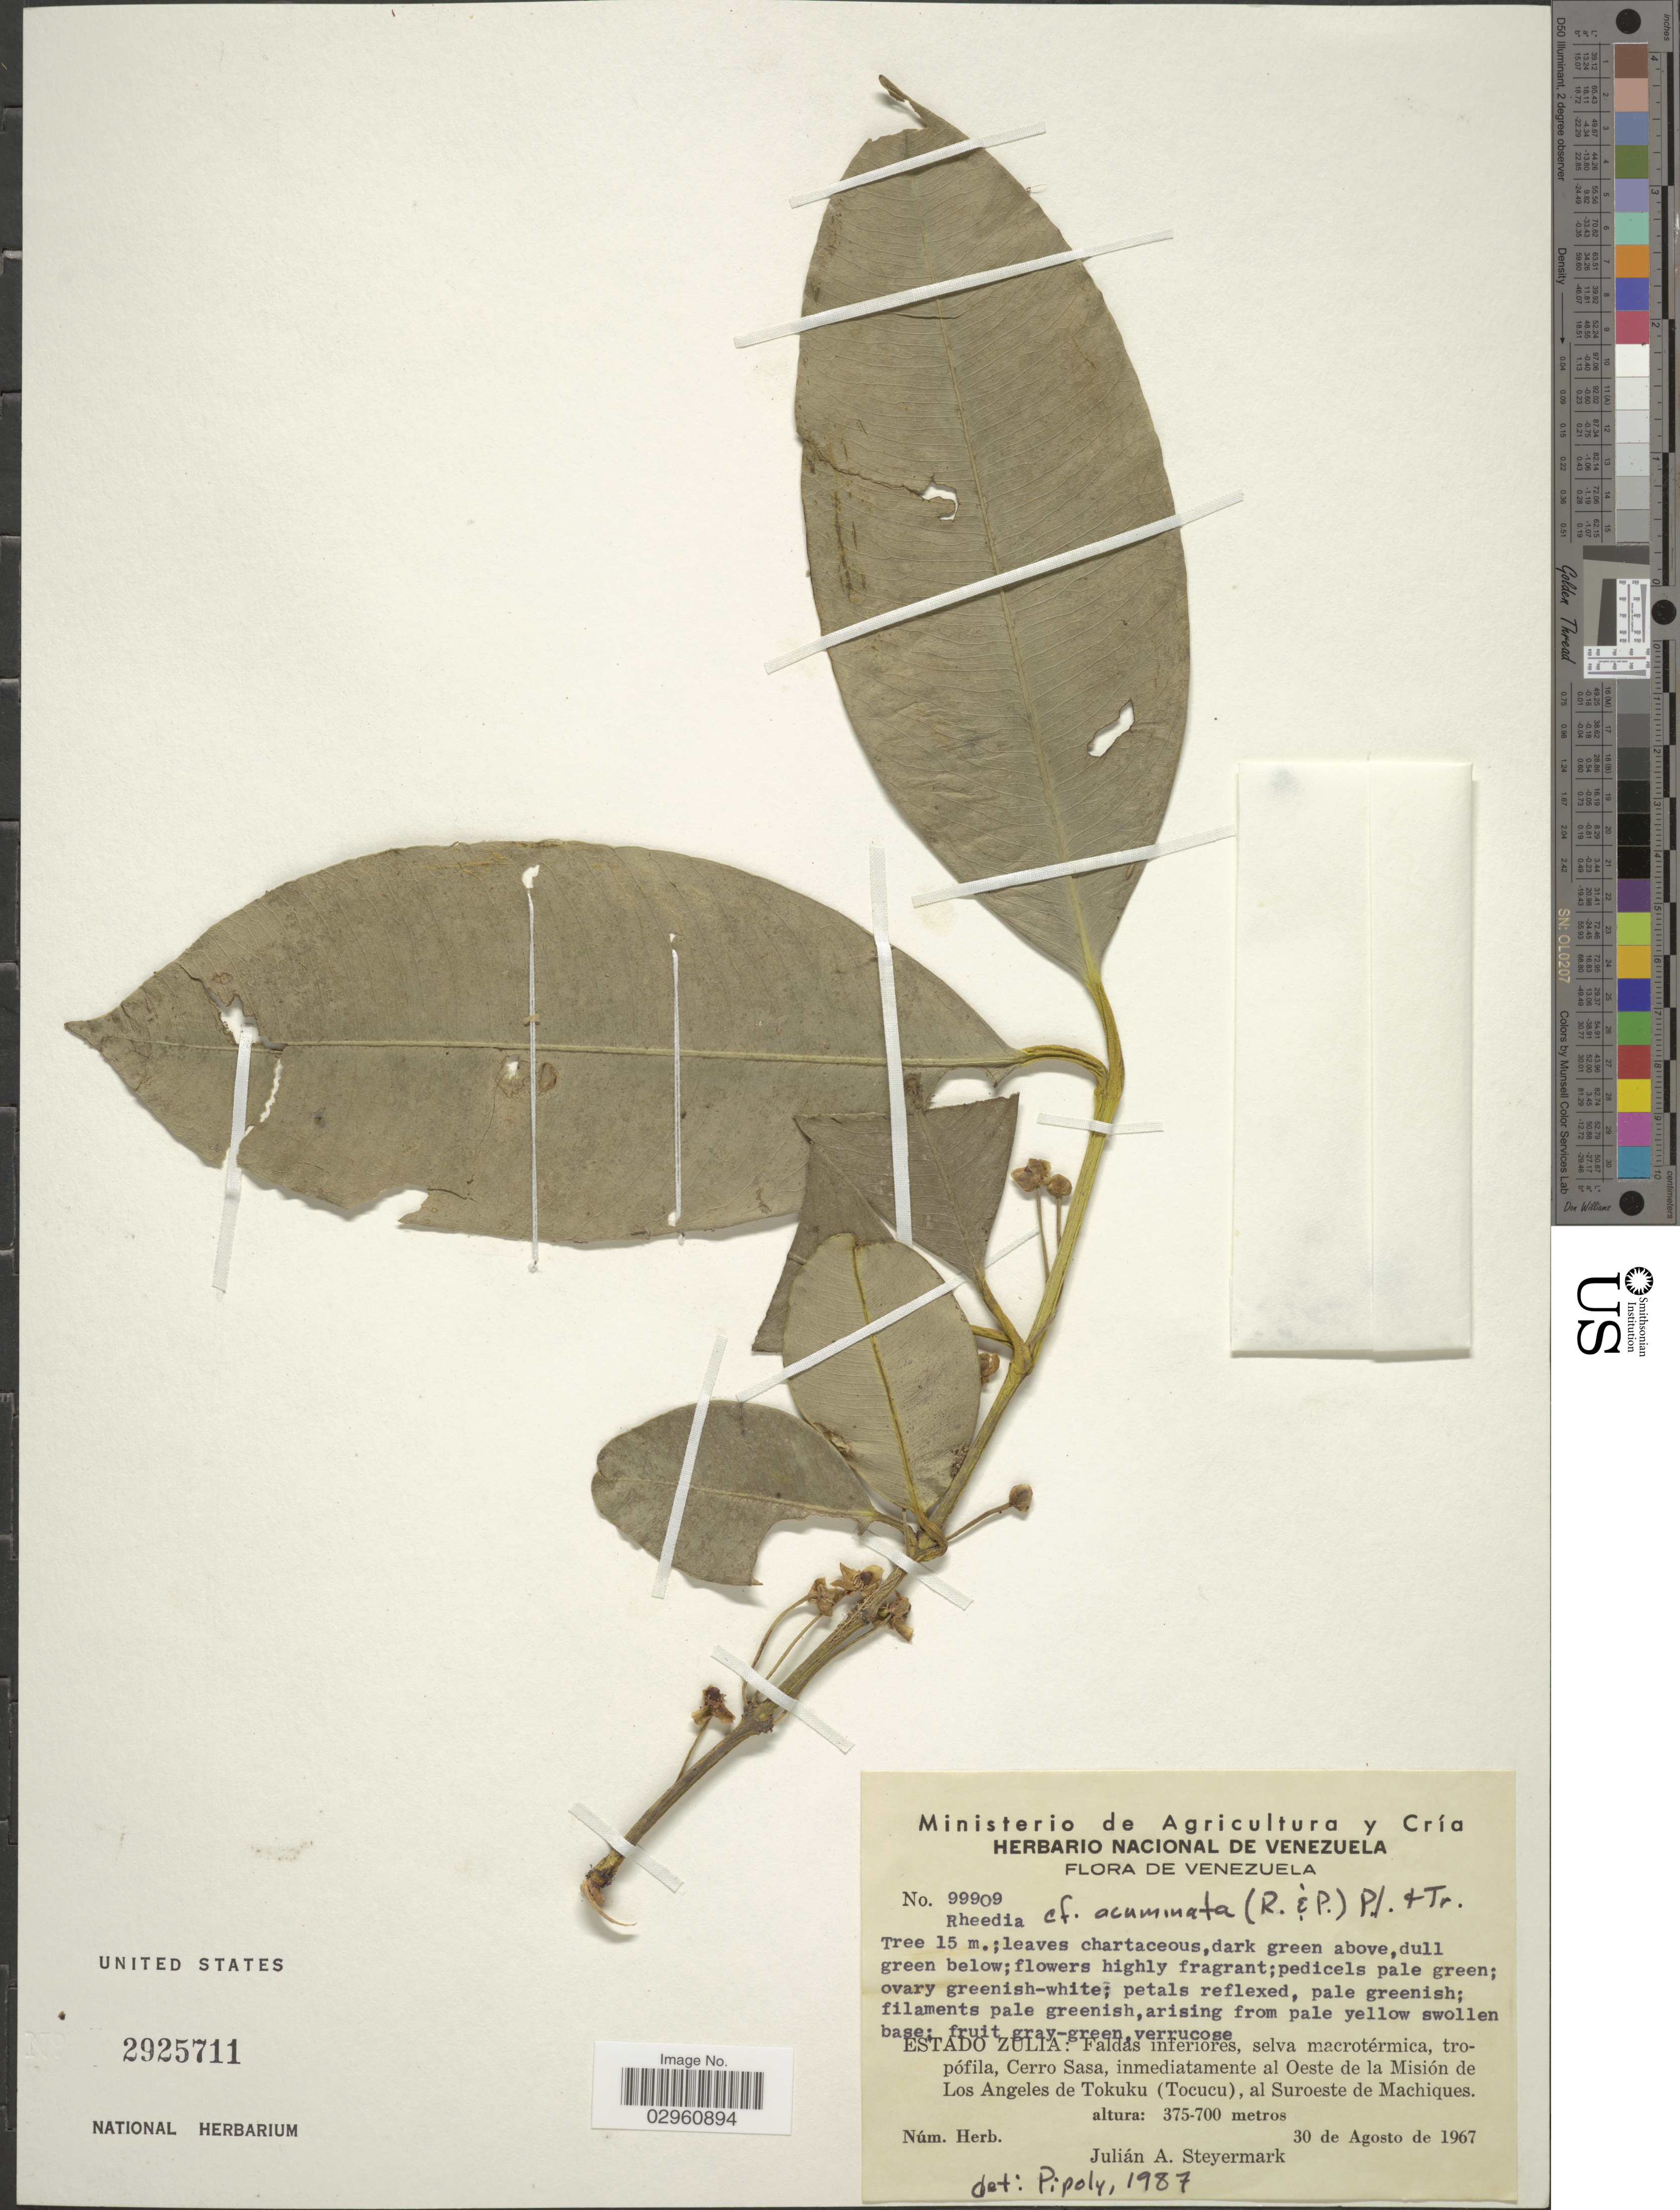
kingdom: Plantae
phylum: Tracheophyta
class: Magnoliopsida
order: Malpighiales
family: Clusiaceae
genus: Garcinia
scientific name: Garcinia madruno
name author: (Kunth) Hammel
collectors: J. Steyermark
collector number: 99909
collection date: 1967-08-30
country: Venezuela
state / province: Zulia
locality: Cerro Sasa, inmediatamente al Oeste de la Misión de Los Angeles de Tokuku (Tocucu), al Suroeste de Machiques.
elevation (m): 375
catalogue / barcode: US 2925711